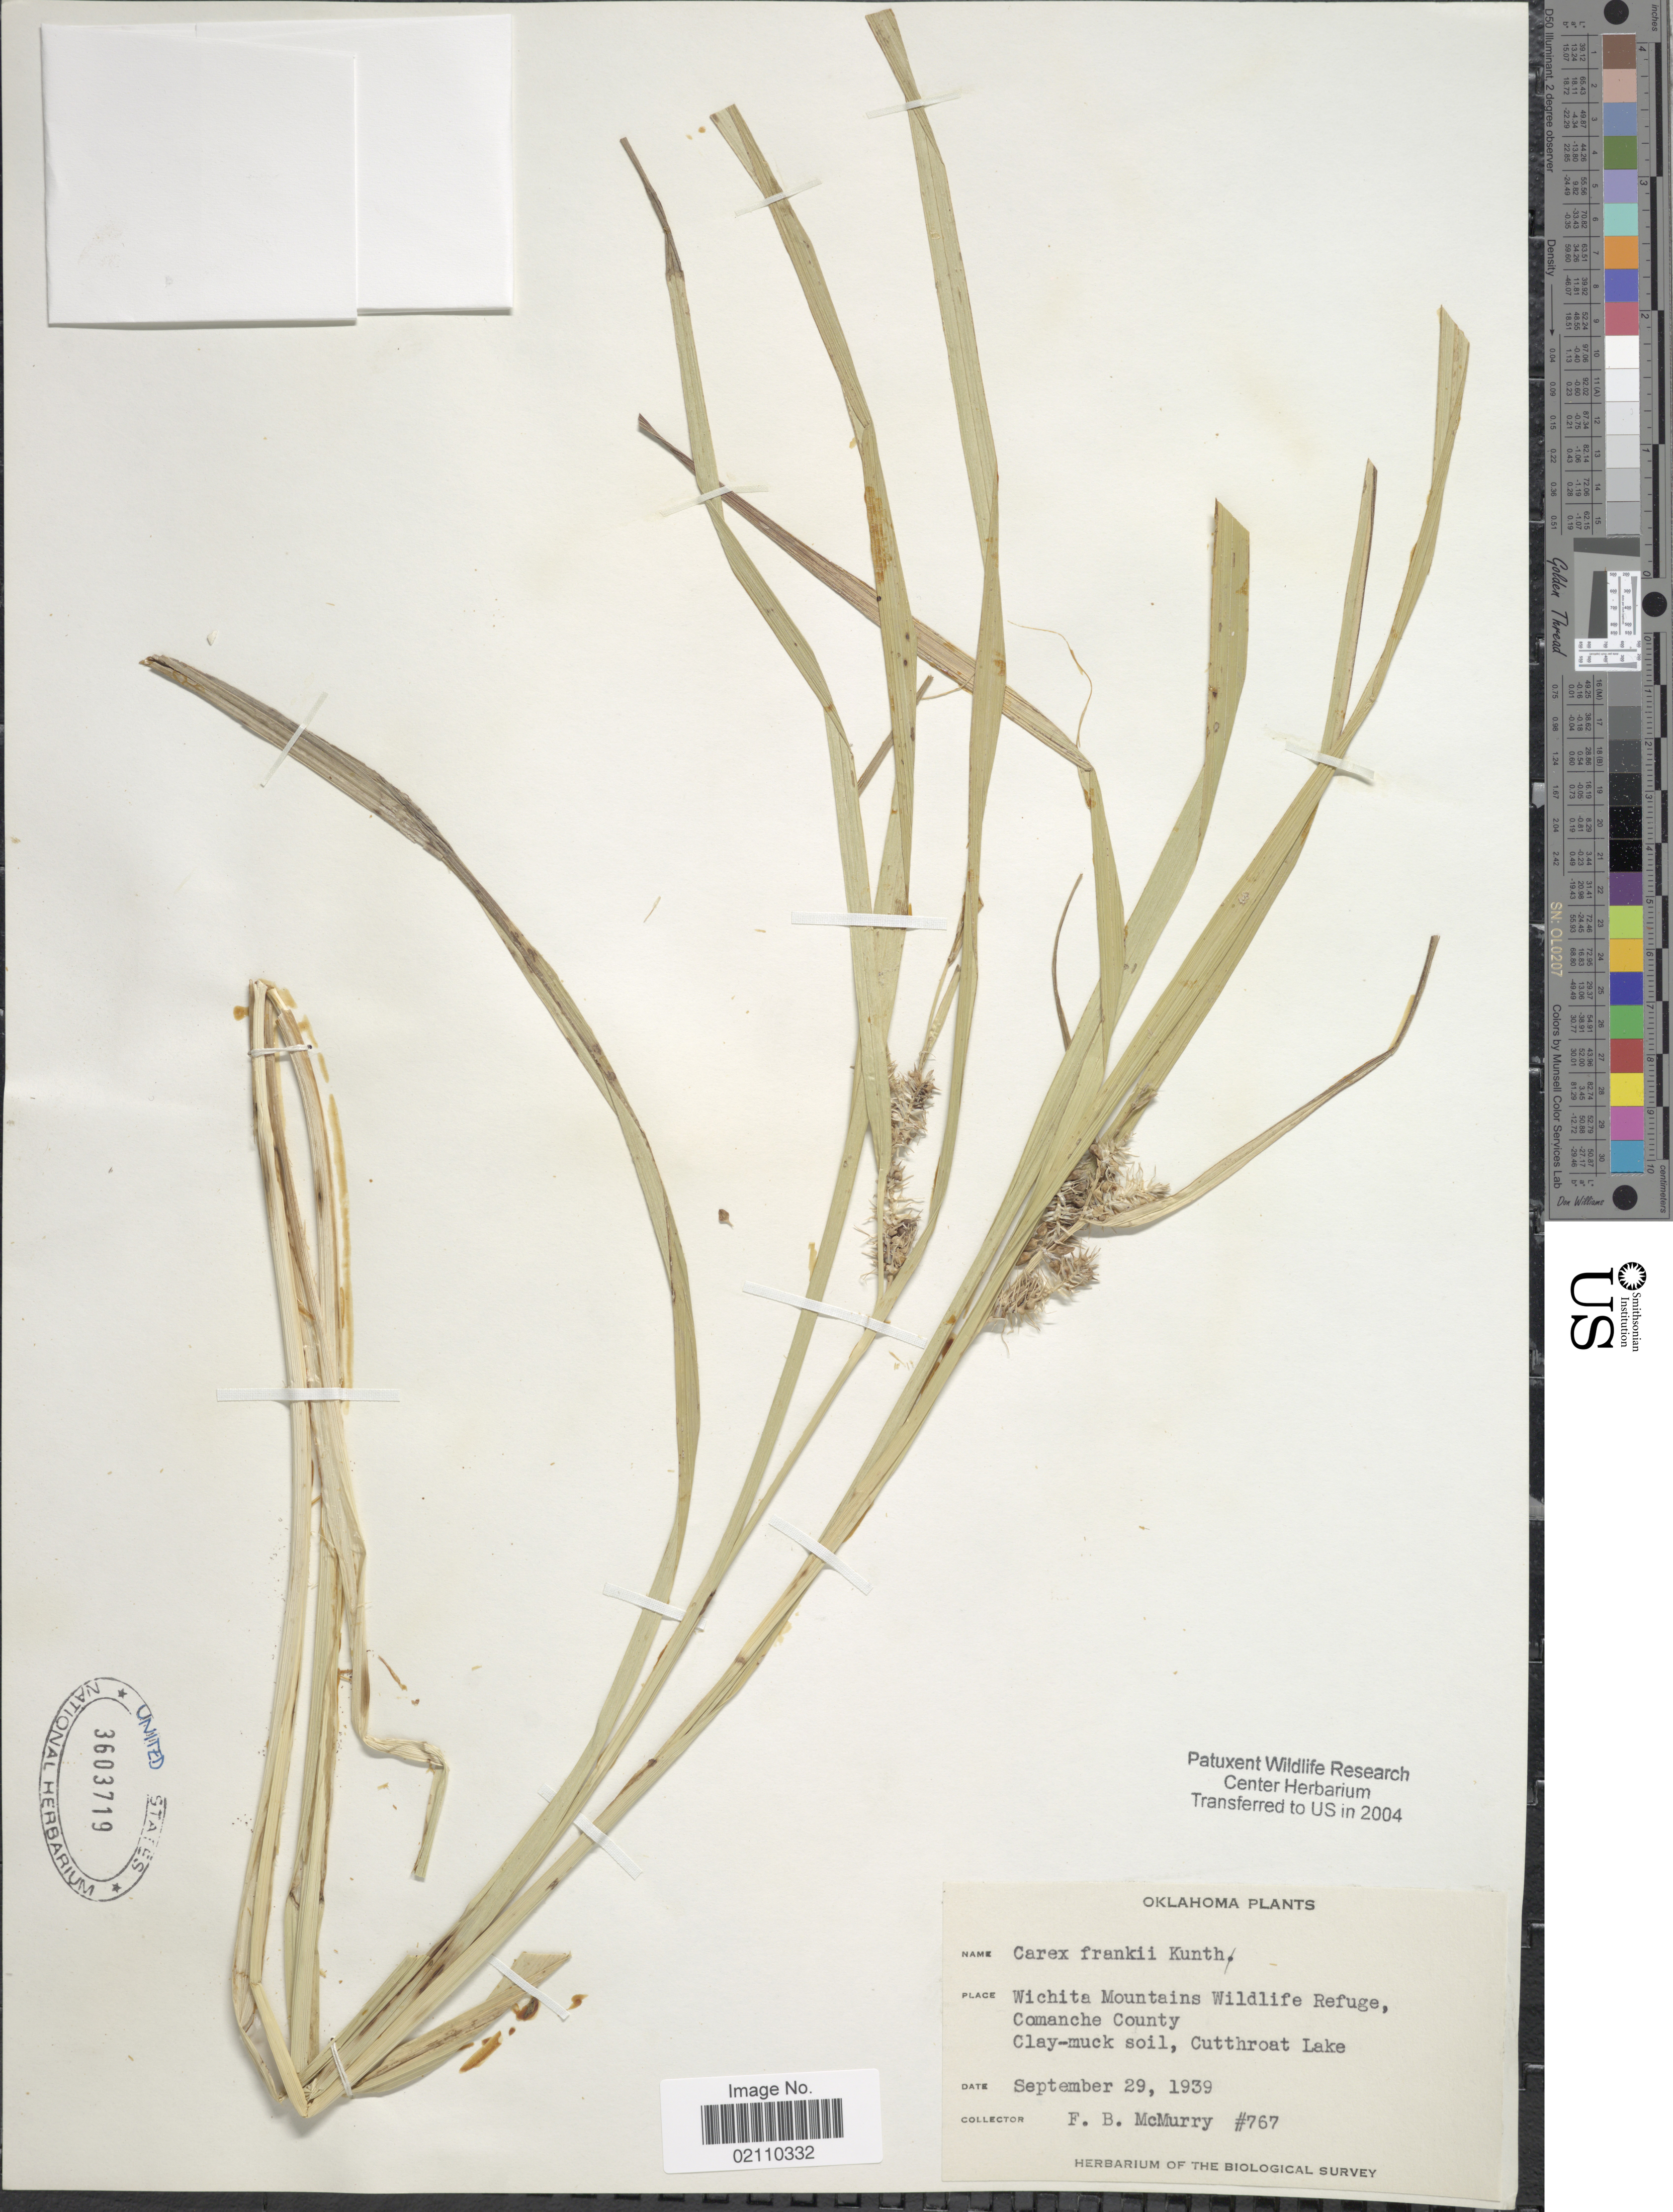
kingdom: Plantae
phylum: Tracheophyta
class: Liliopsida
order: Poales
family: Cyperaceae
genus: Carex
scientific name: Carex frankii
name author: Kunth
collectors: F. B. McMurry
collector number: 767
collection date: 1939-09-29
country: United States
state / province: Oklahoma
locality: Wichita Mountains Wildlife Refuge, Comanche County, Cutthroat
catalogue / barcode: US 3603719